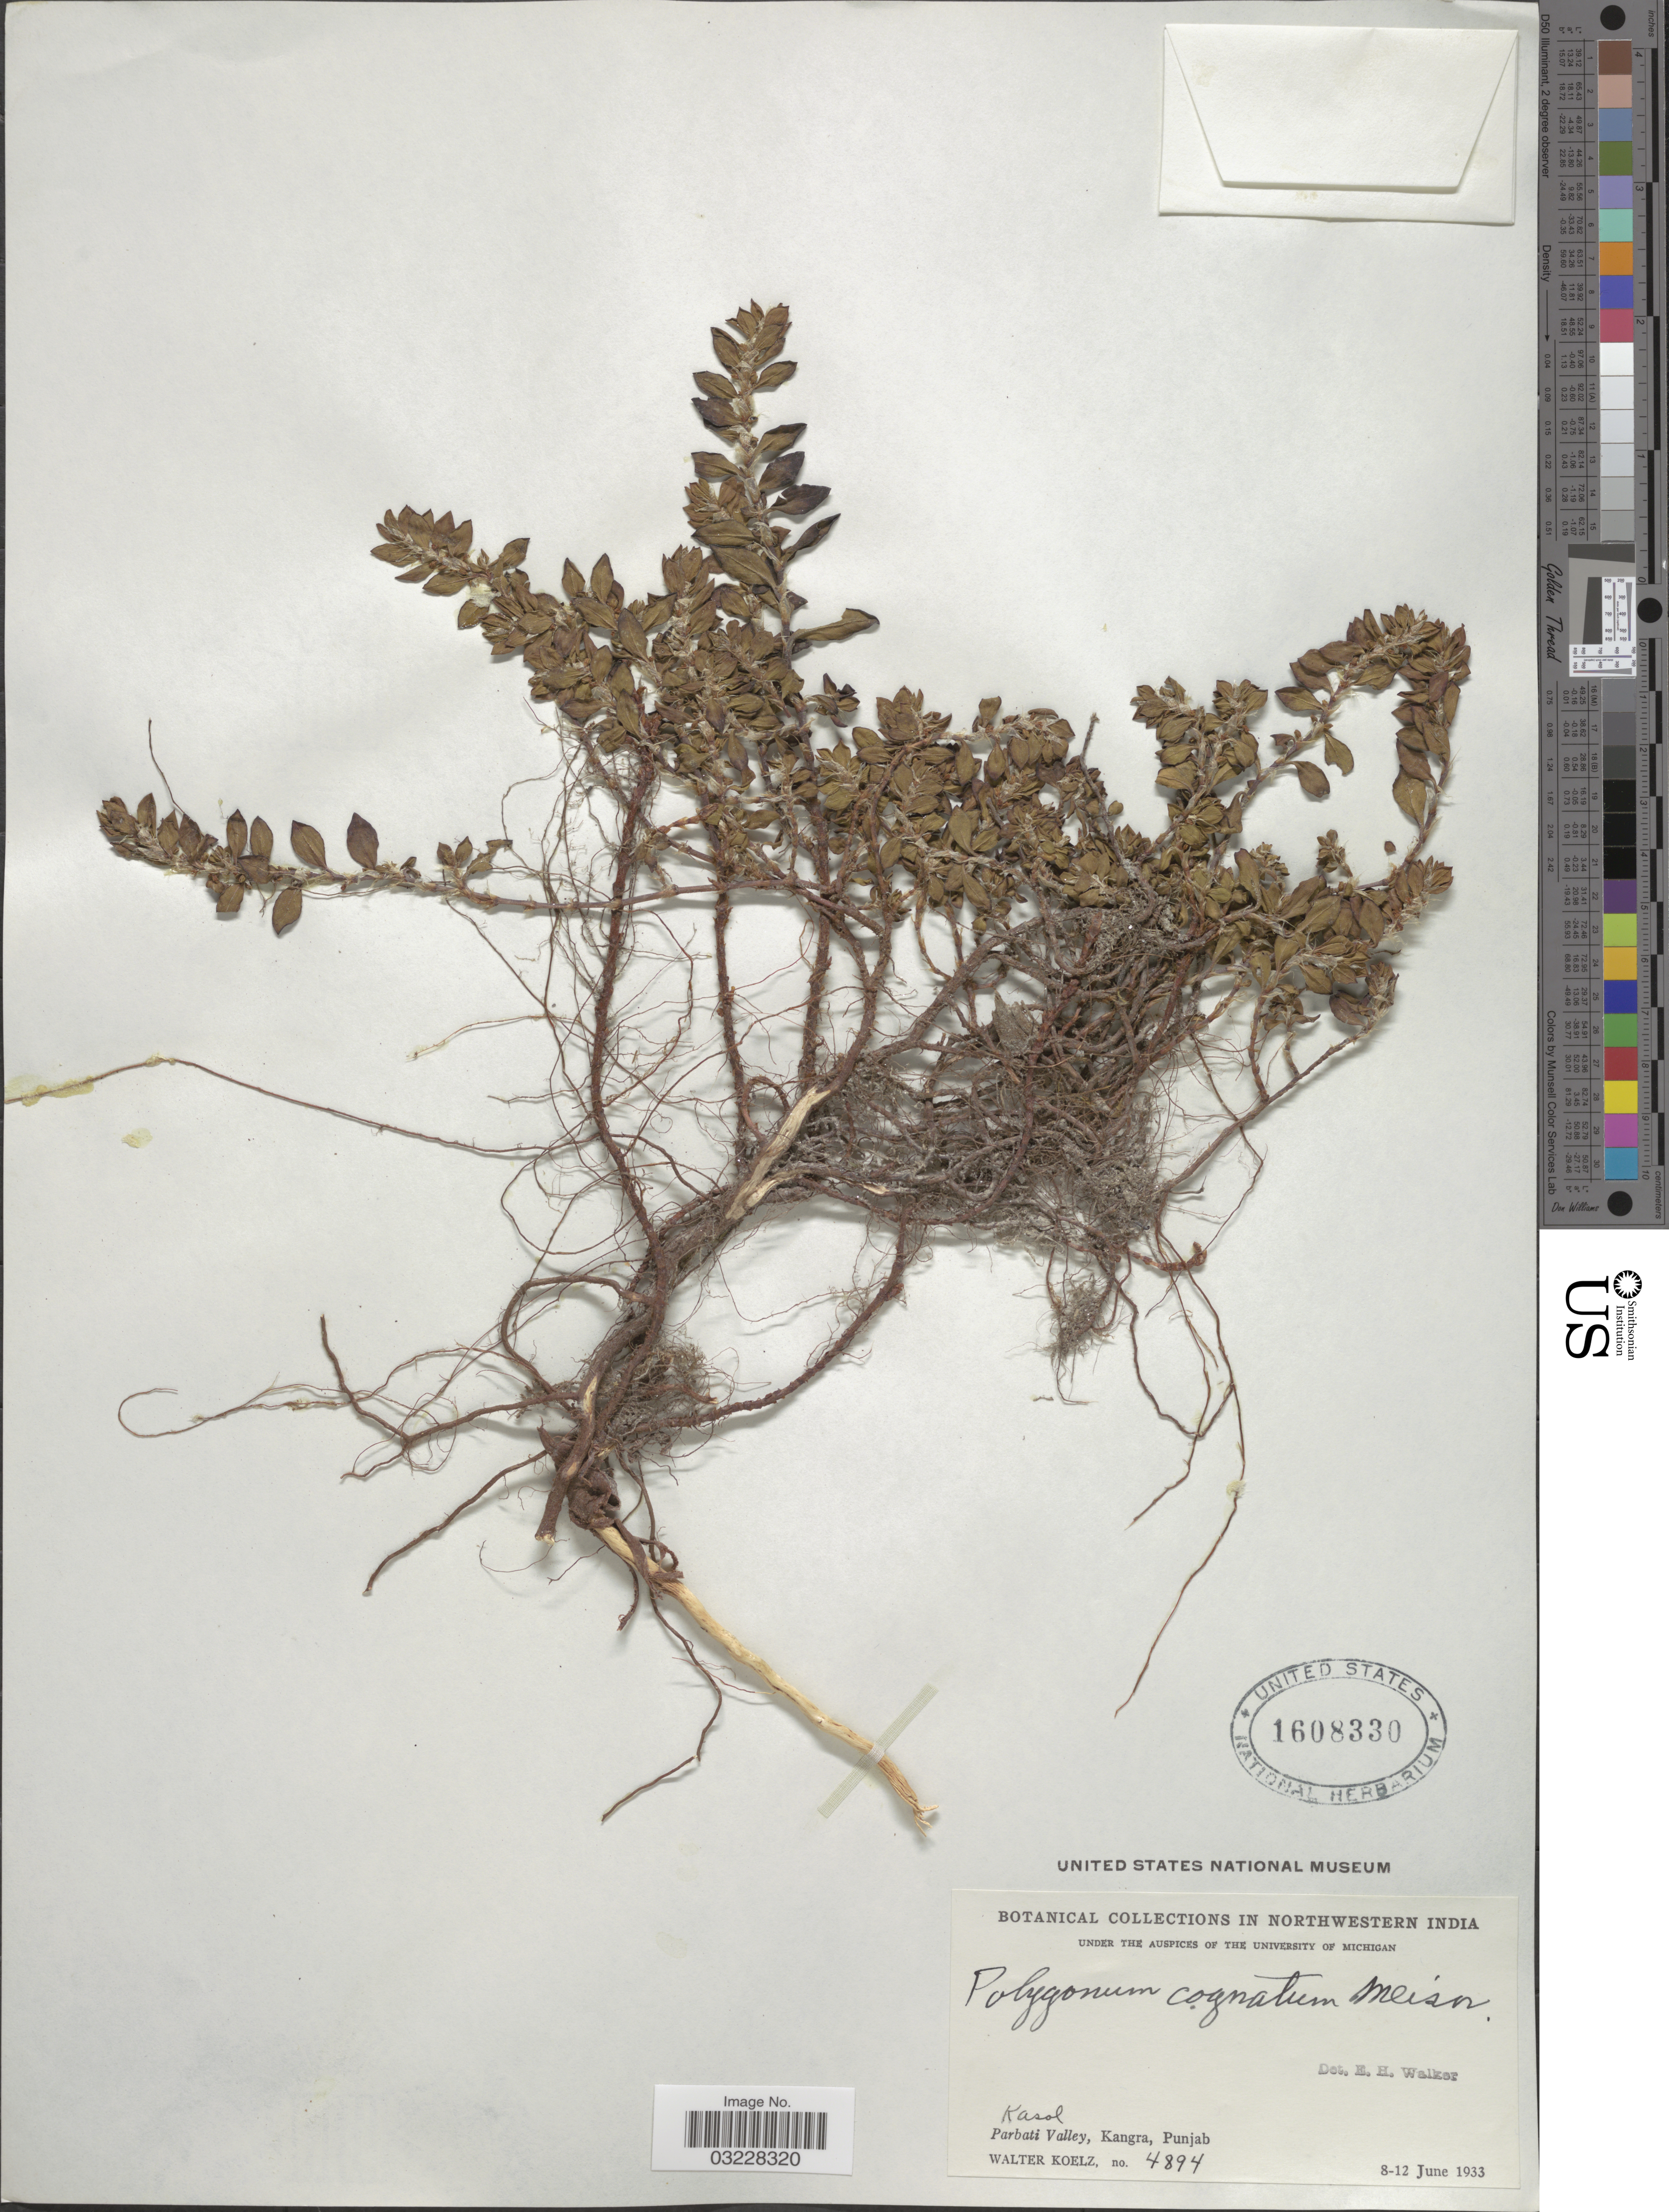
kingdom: Plantae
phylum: Tracheophyta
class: Magnoliopsida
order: Caryophyllales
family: Polygonaceae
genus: Polygonum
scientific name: Polygonum cognatum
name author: Meisn.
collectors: W. N. Koelz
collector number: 4894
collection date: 1933-06-08/1933-06-12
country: India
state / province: Punjab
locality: Northwestern India. Kasol. Parbati Valley, Kangra, Punjab.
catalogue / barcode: US 1608330